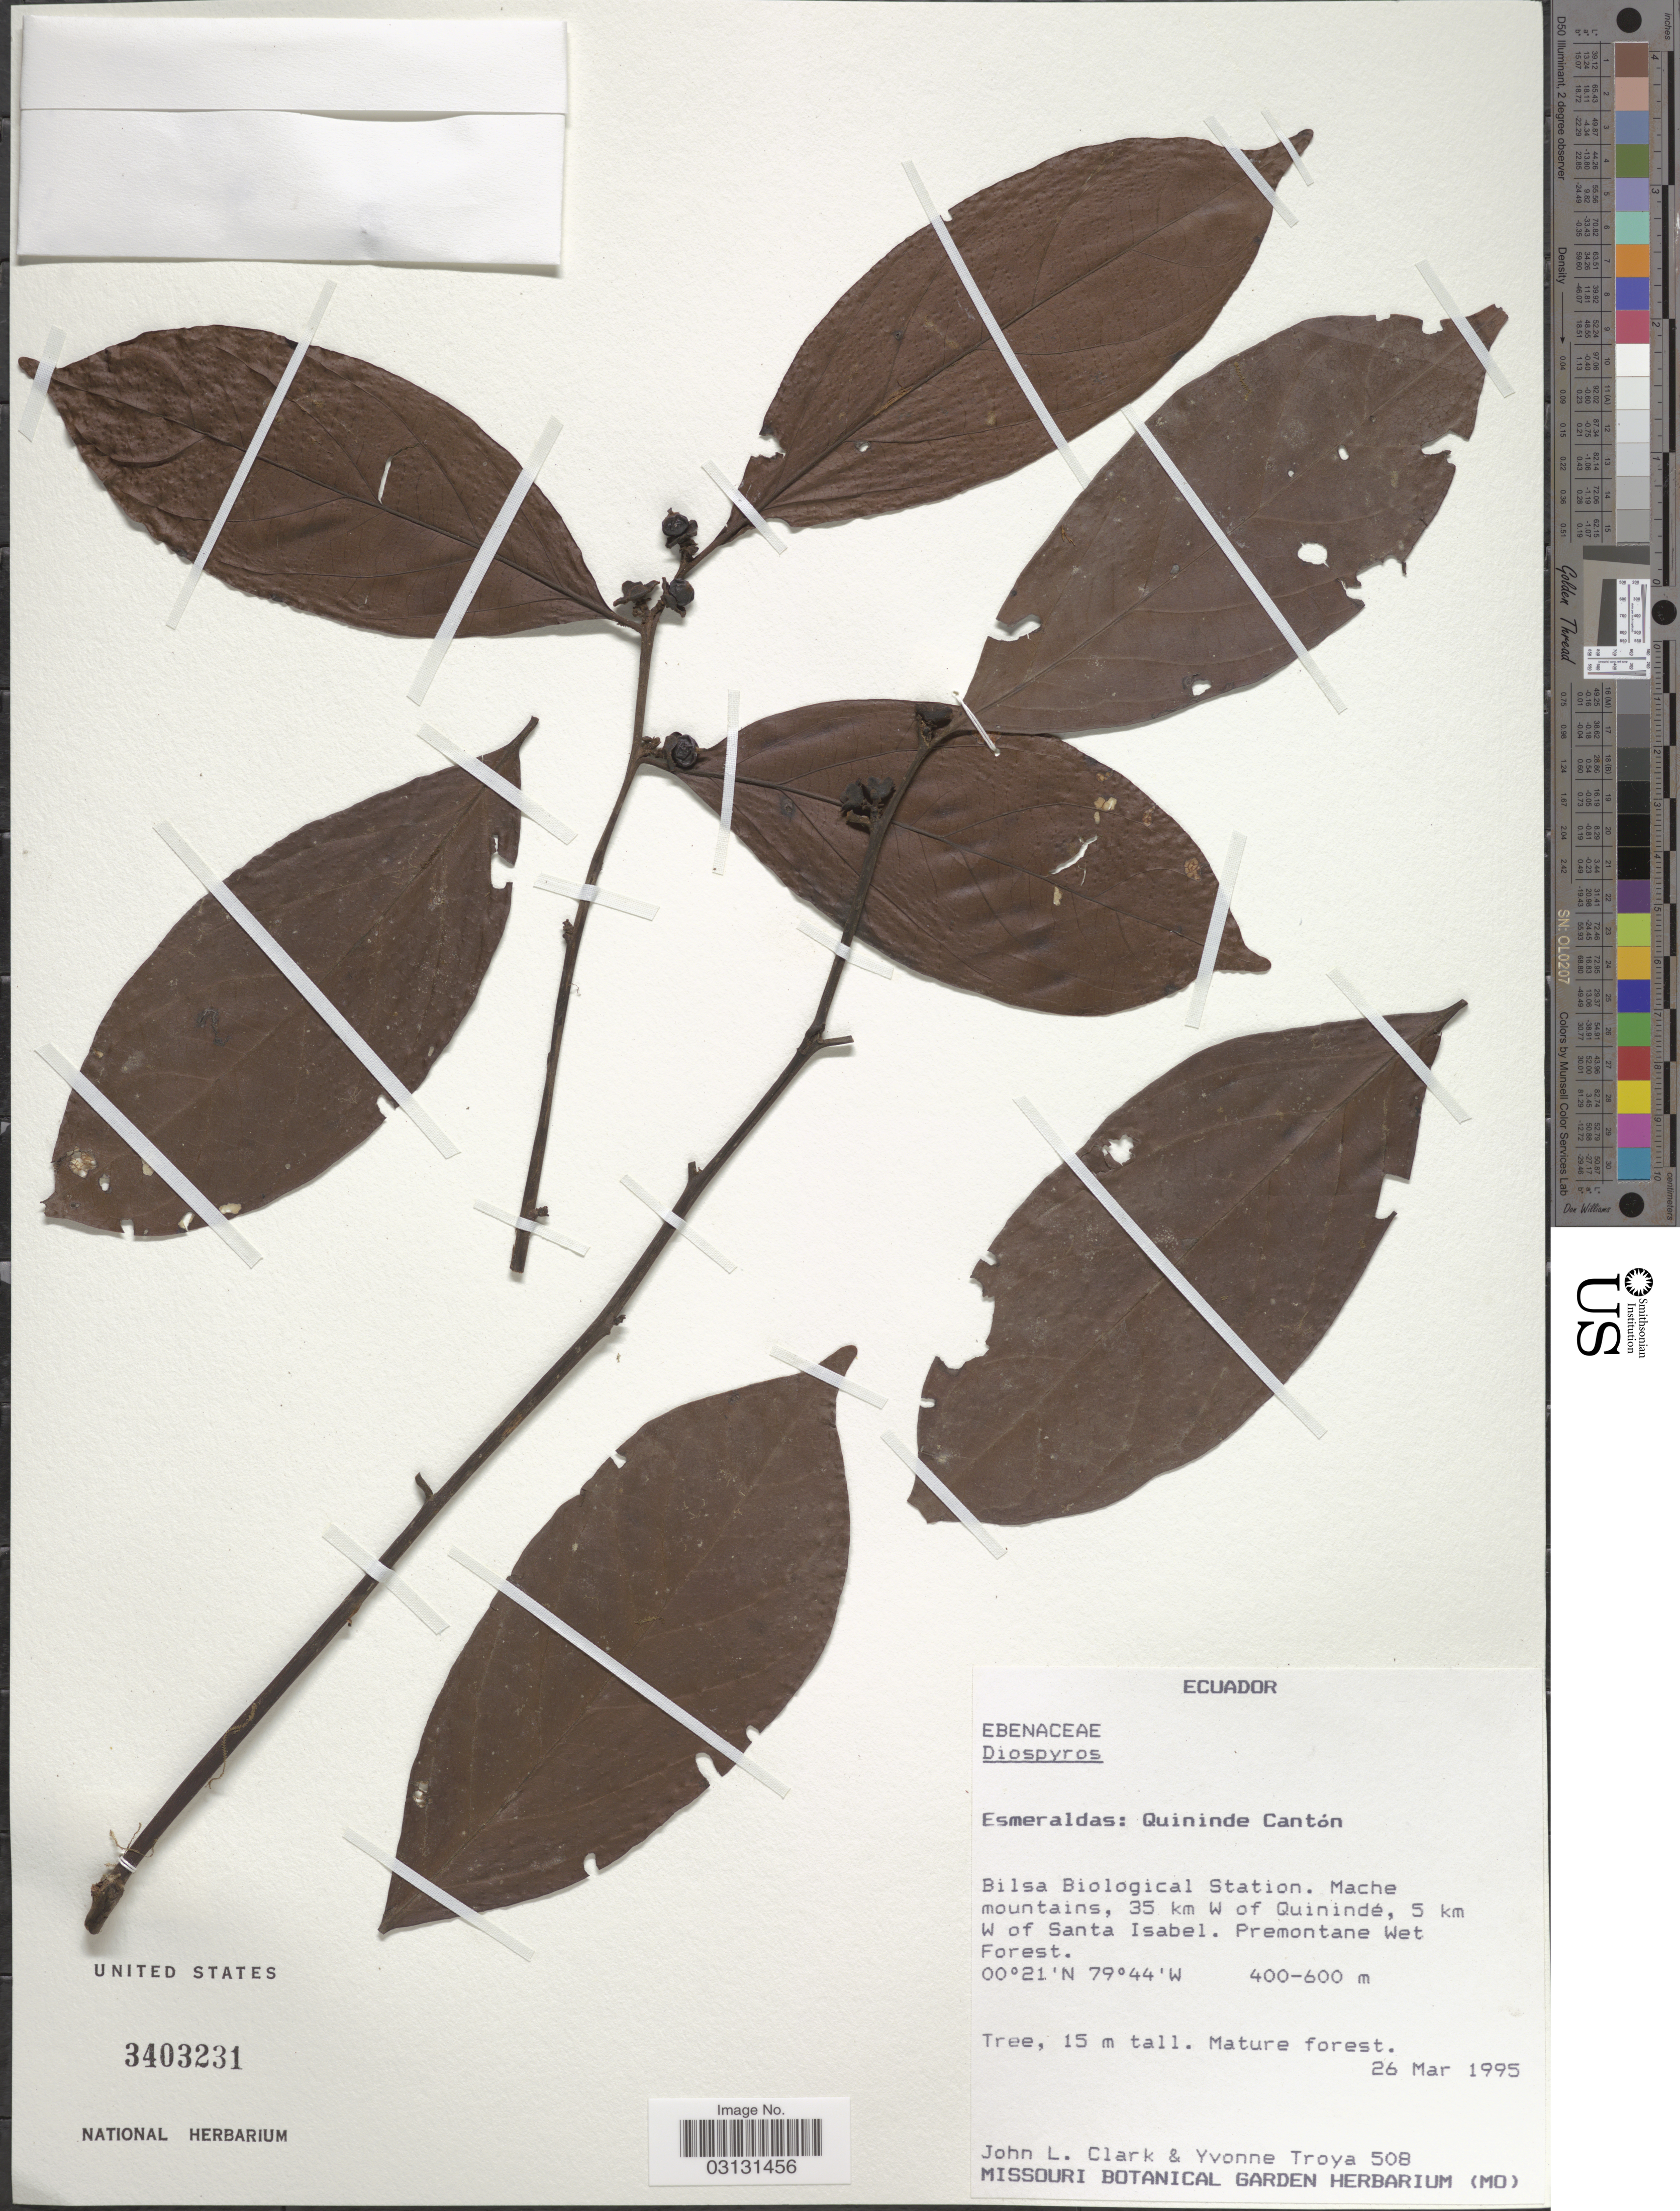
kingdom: Plantae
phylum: Tracheophyta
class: Magnoliopsida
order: Ericales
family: Ebenaceae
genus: Diospyros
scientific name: Diospyros sp.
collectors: J. L. Clark & Y. Troya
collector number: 508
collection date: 1995-03-26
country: Ecuador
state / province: Esmeraldas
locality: Quininde Cantón. Bilsa Biological Station. Mache mountains, 35 km W of Quinindé, 5 km W of Santa Isabel.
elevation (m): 400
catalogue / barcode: US 3403231